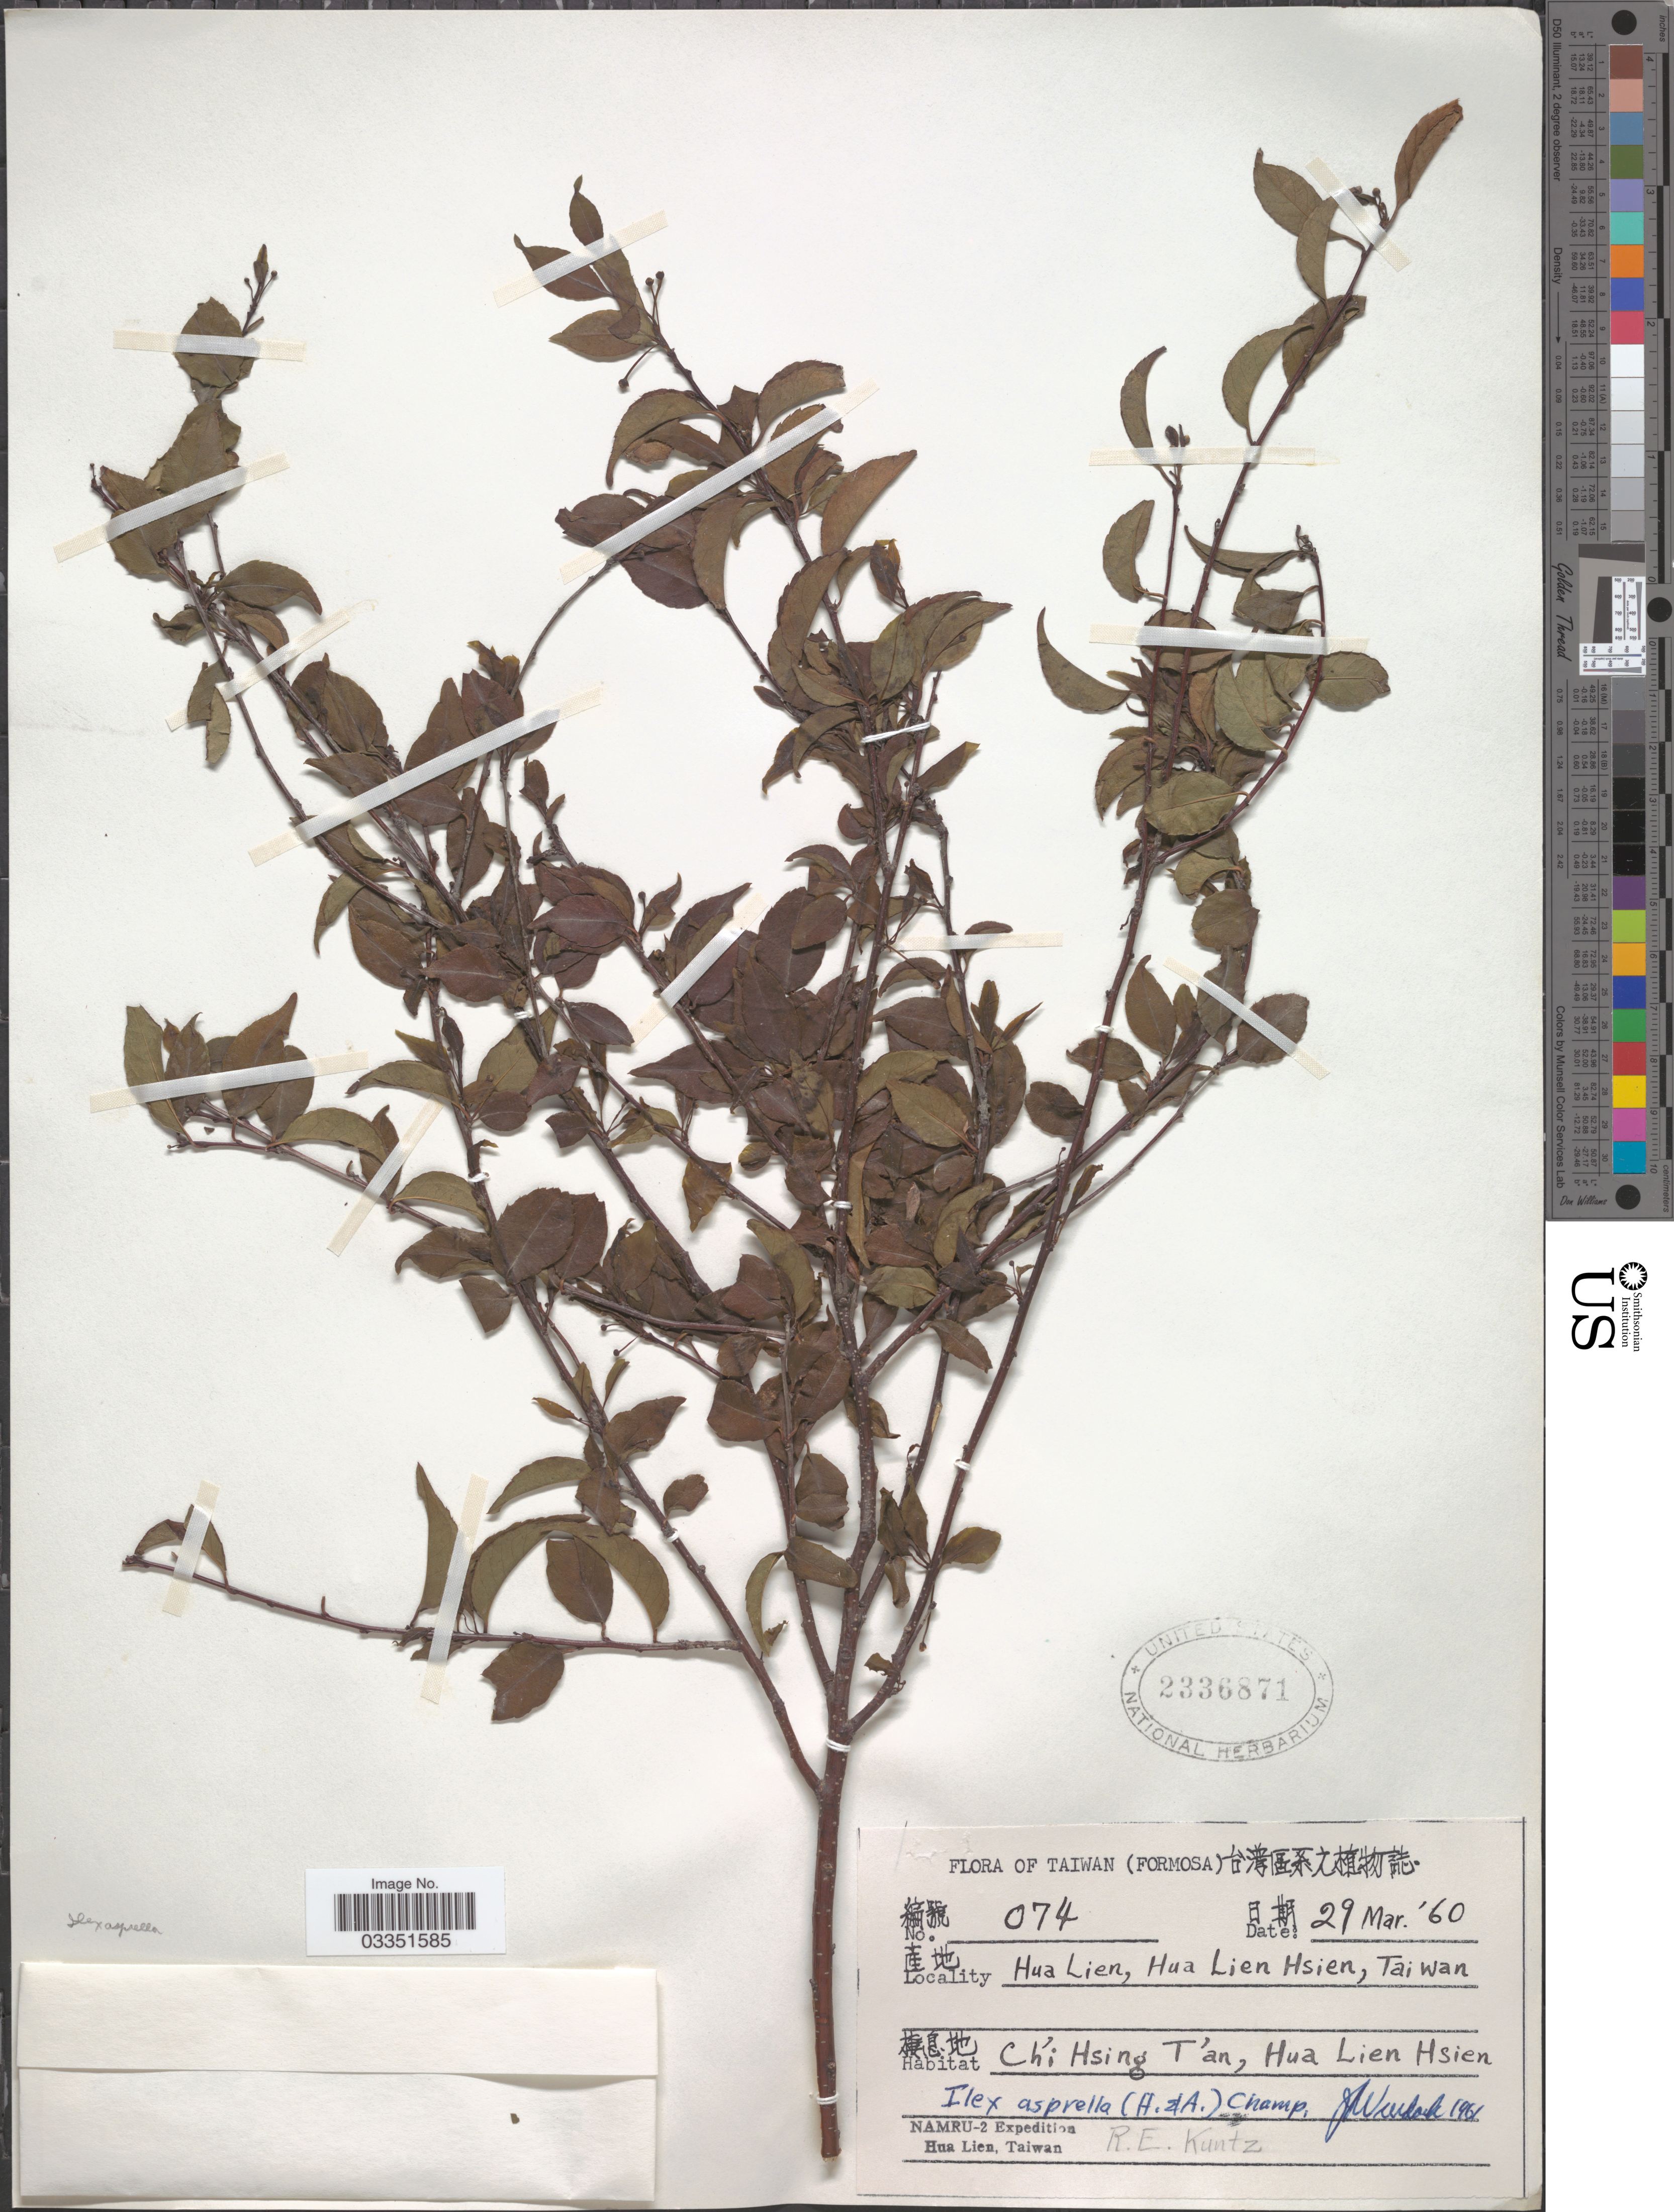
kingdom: Plantae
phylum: Tracheophyta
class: Magnoliopsida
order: Aquifoliales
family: Aquifoliaceae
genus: Ilex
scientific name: Ilex asperula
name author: Mart.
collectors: R. E. Kuntz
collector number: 074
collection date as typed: Transcribed d/m/y: 29/3/60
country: Taiwan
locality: Formosa. Ch'i Hsing T'an, Hua Lien Hsien.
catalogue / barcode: US 2336871